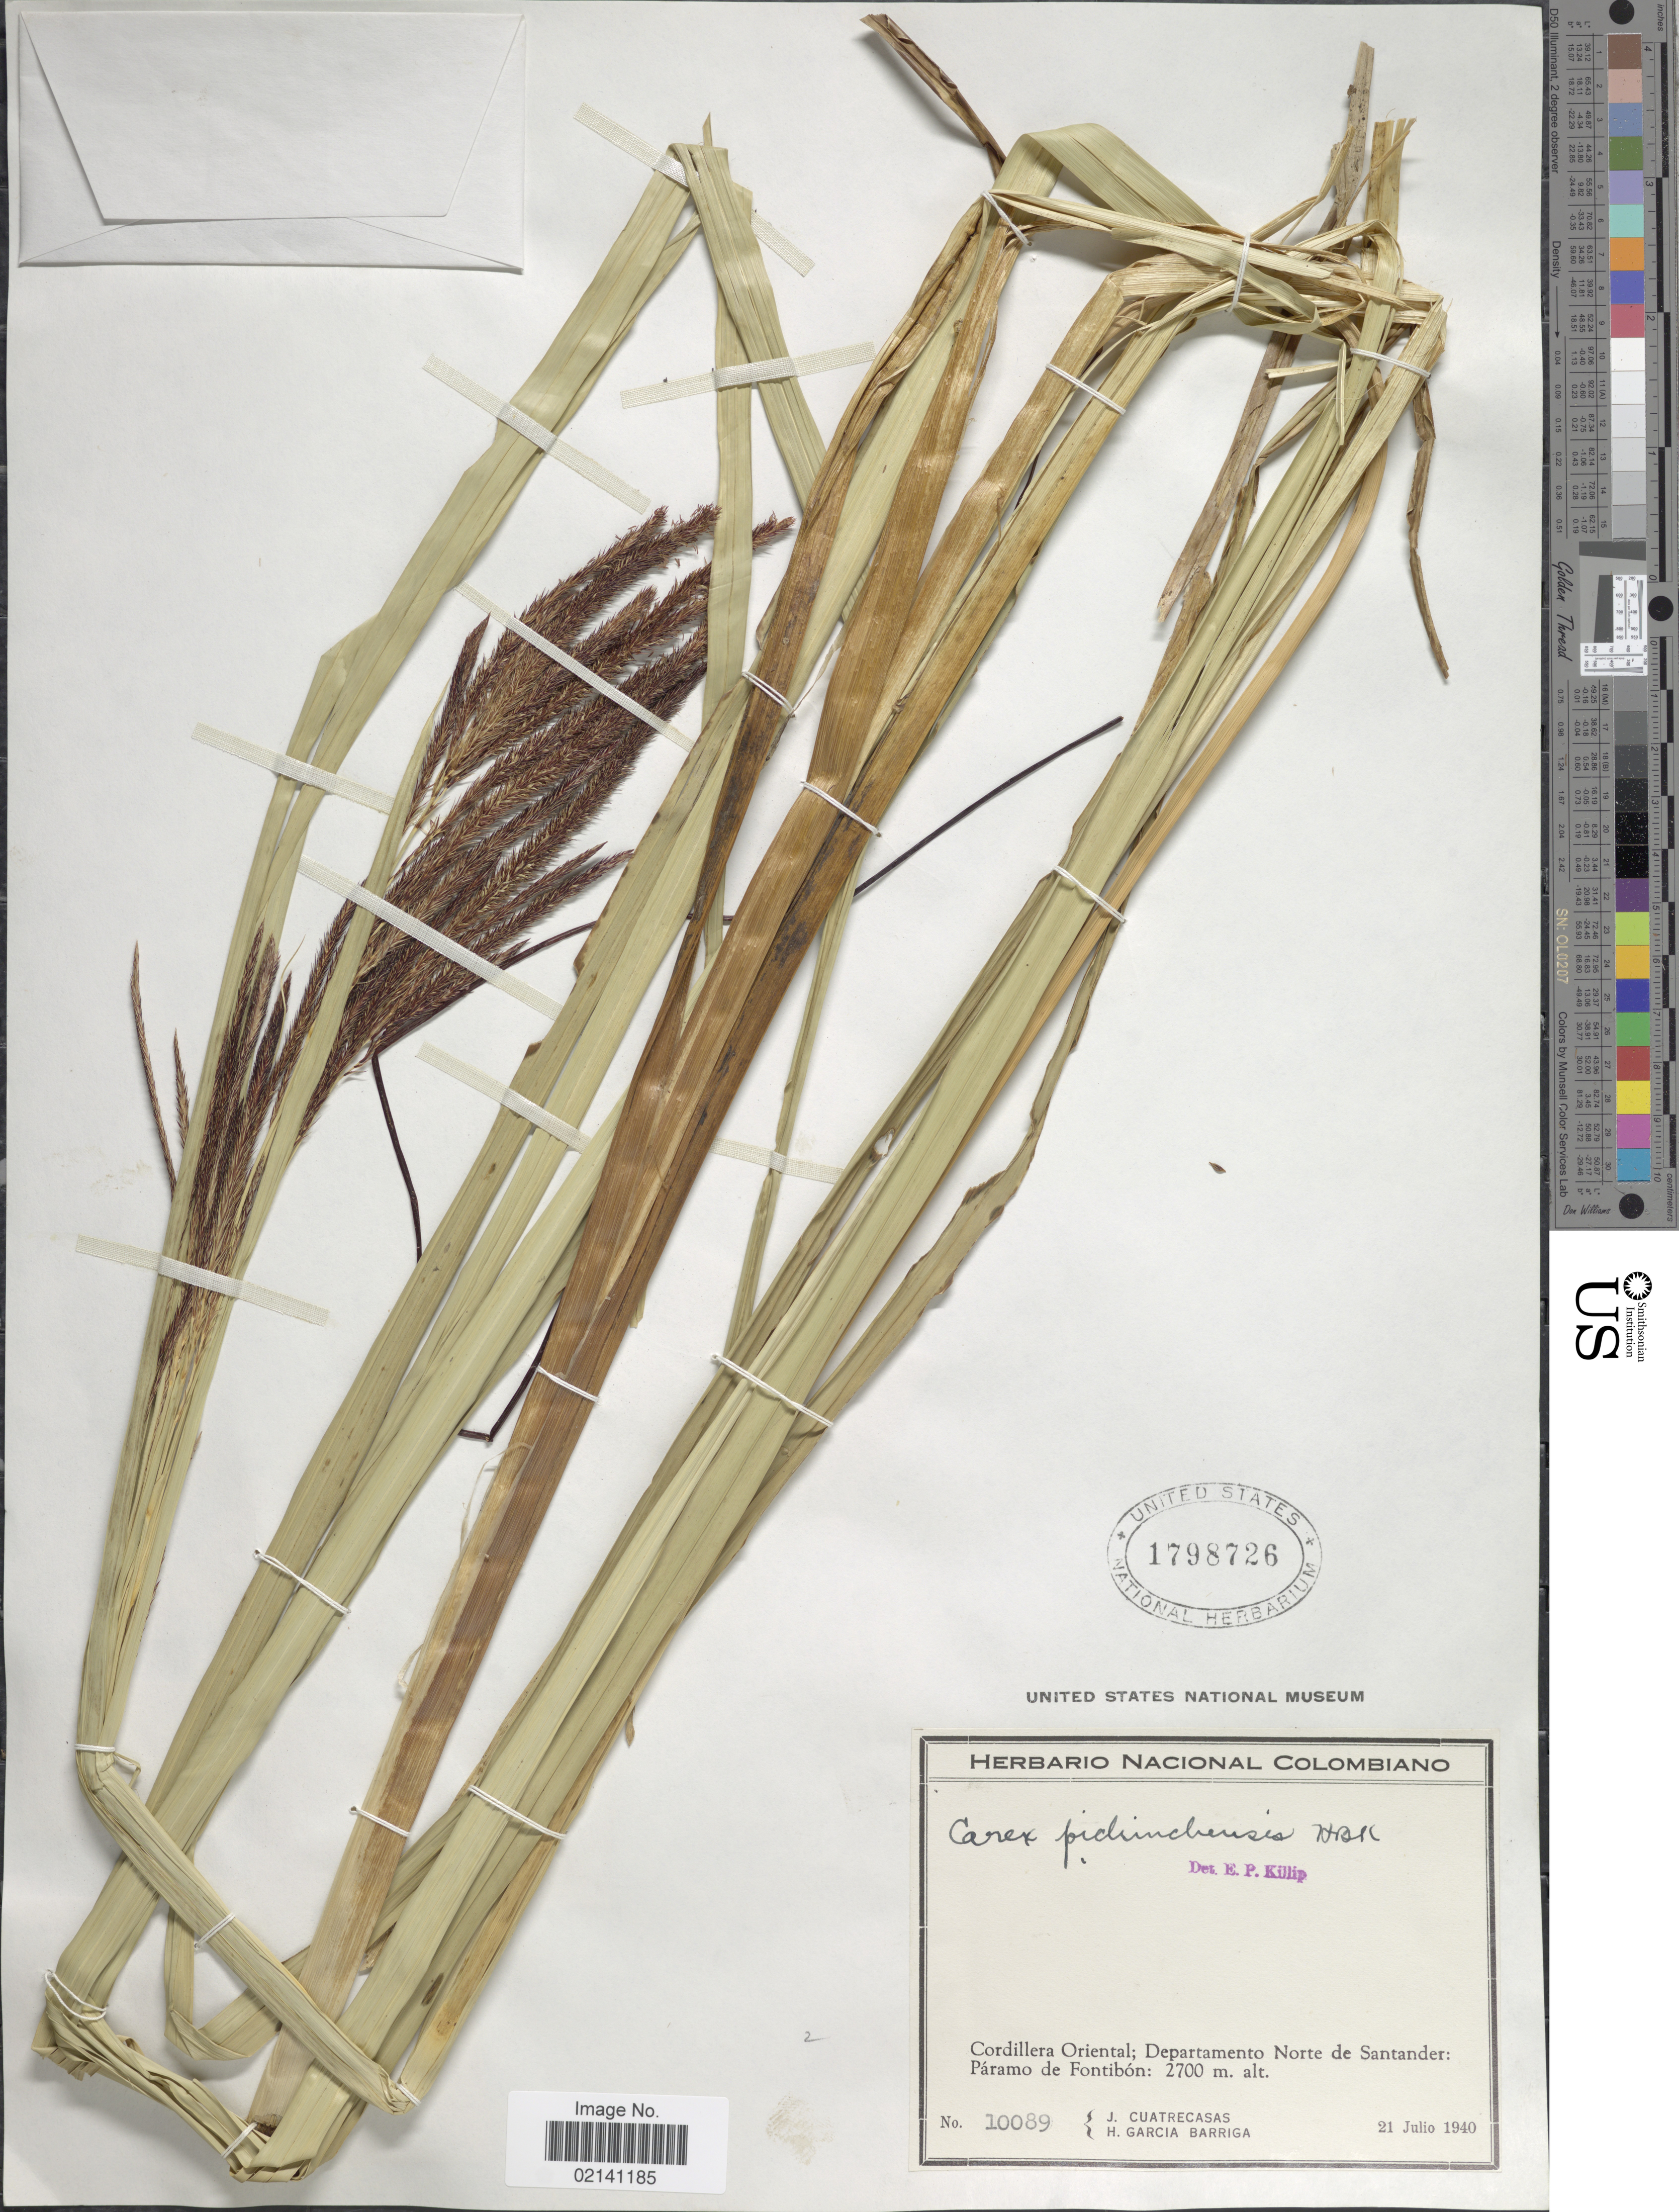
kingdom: Plantae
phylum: Tracheophyta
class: Liliopsida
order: Poales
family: Cyperaceae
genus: Carex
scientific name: Carex lemanniana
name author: Boott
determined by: Jimnéz-Mejias, Pedro, (UPOS), Universidad Pablo de Olavide (SPAIN)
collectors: J. Cuatrecasas & H. García Barriga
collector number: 10089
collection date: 1940-07-21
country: Colombia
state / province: Norte de Santander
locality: Cordillera Oriental; Paramo de Fontibon.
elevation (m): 2700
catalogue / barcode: US 1798726